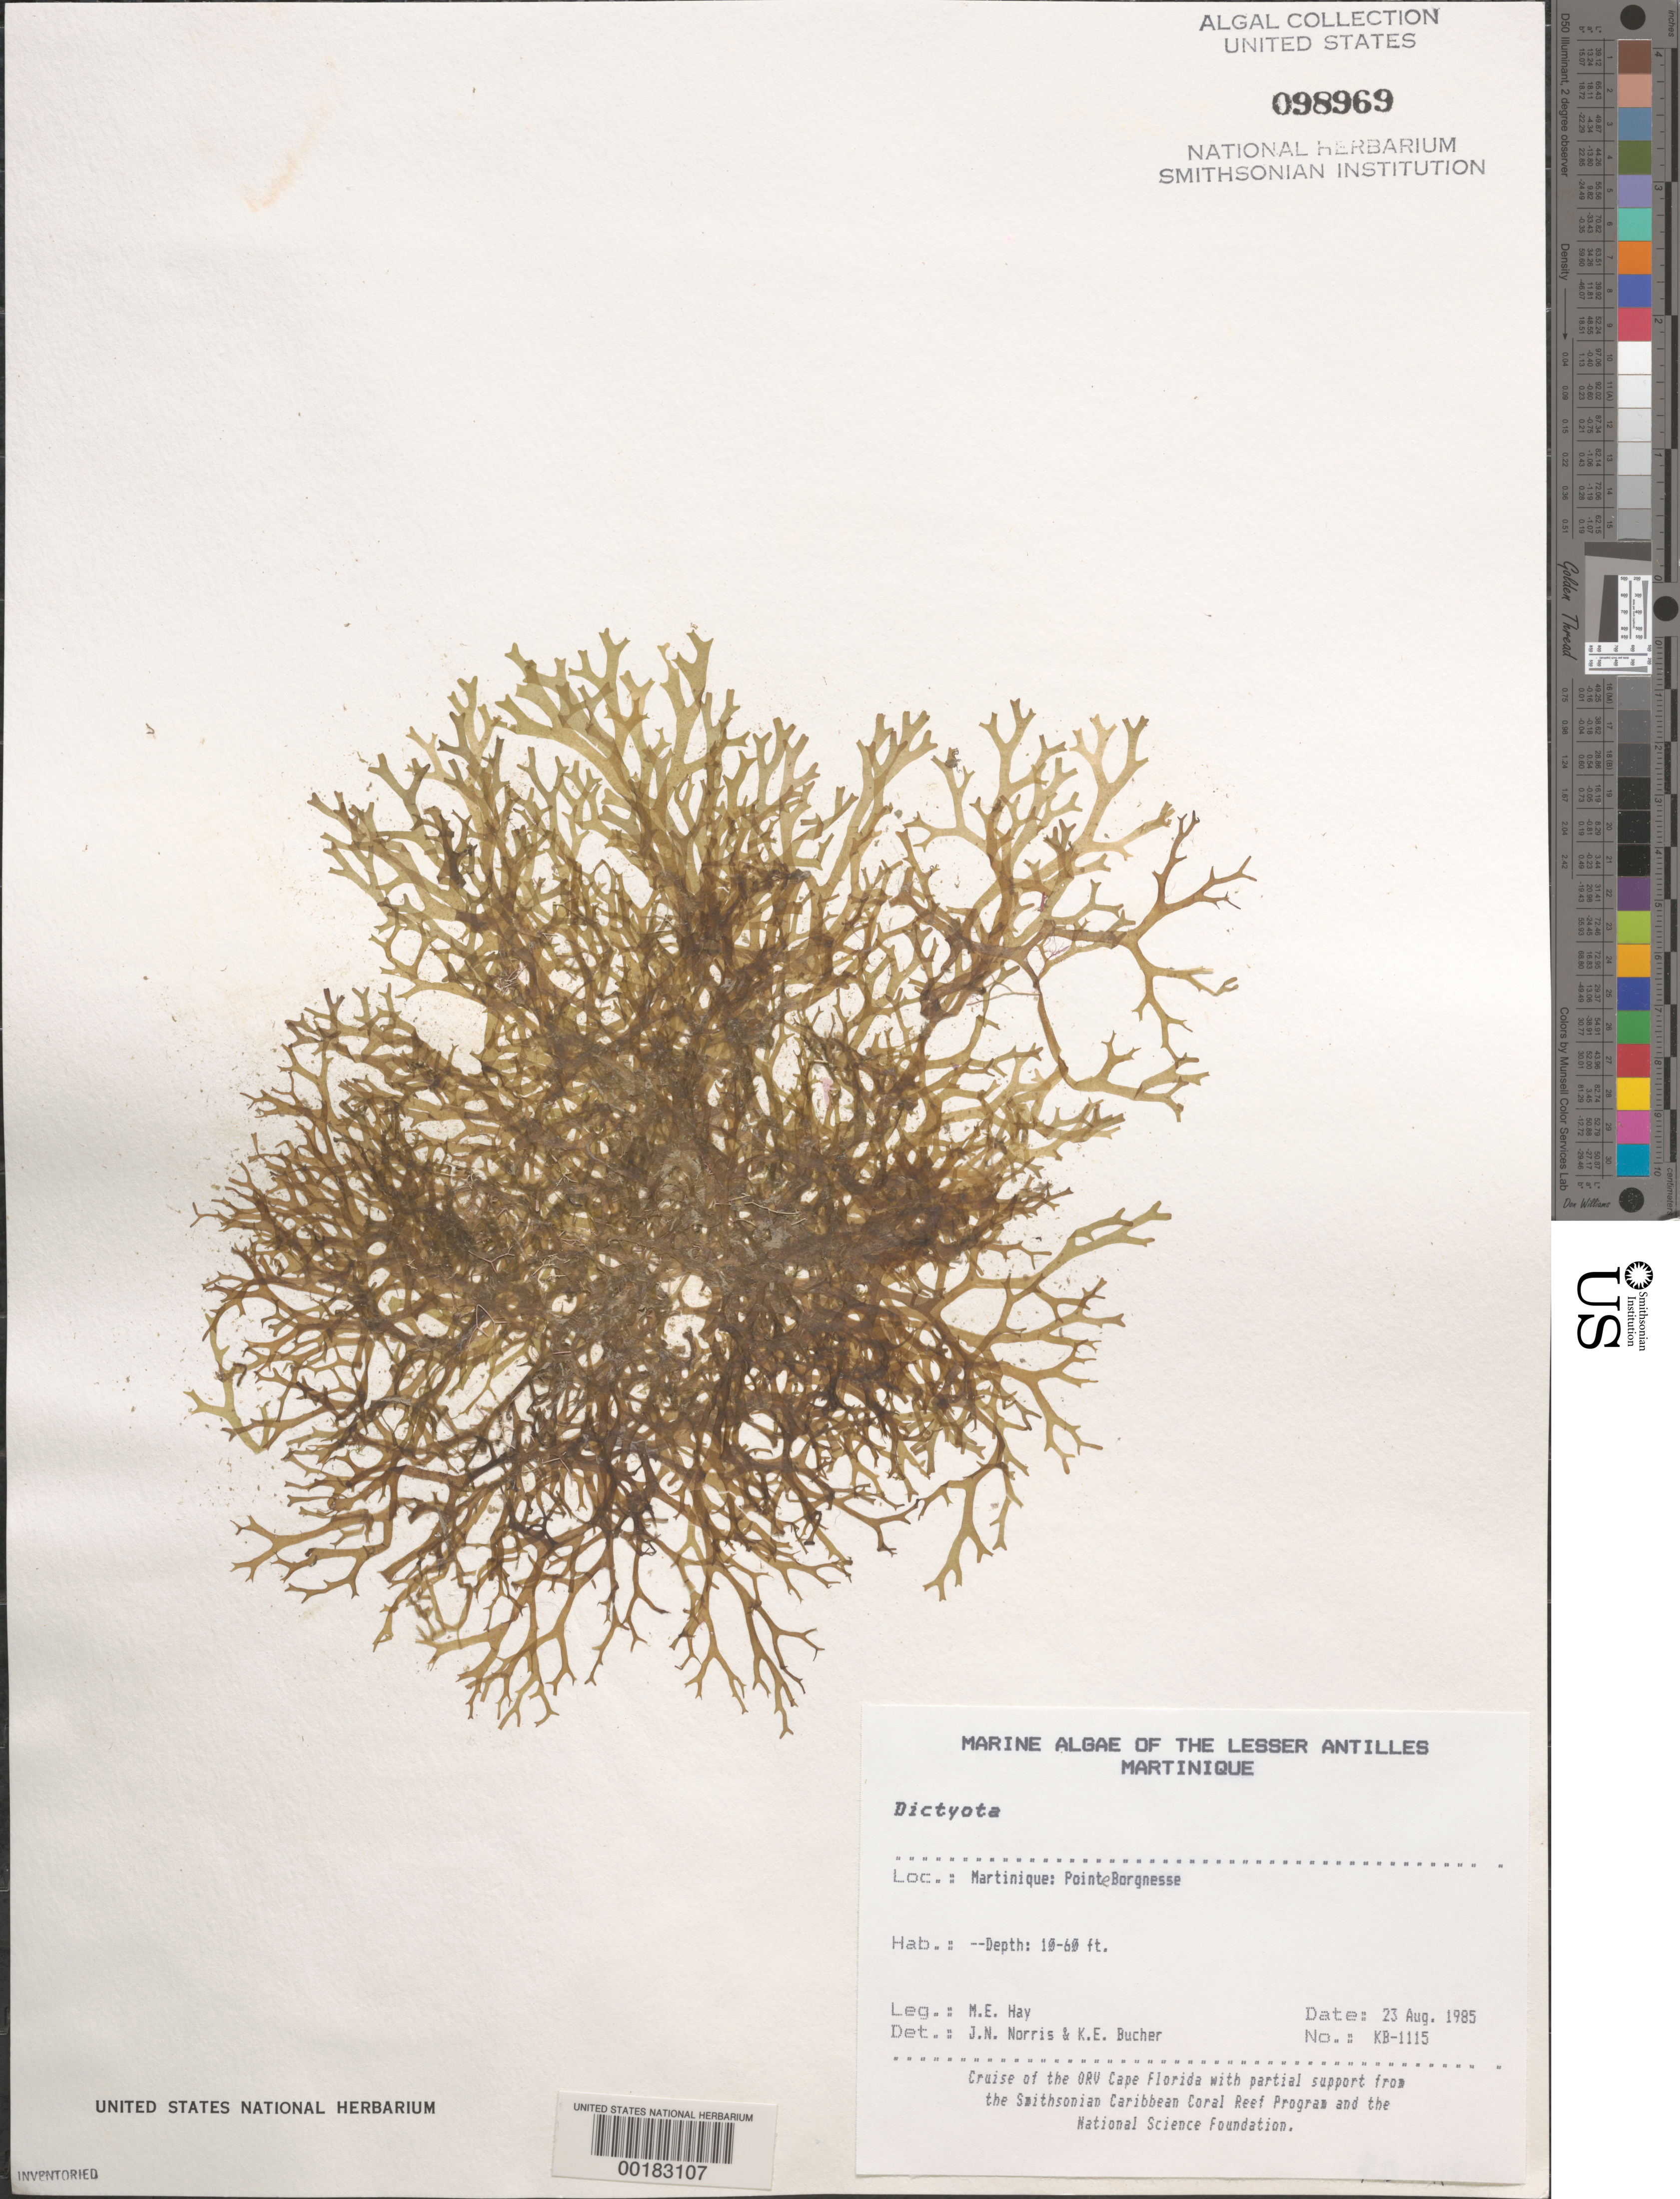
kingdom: Chromista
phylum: Ochrophyta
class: Phaeophyceae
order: Dictyotales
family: Dictyotaceae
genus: Dictyota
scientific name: Dictyota sp.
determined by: Norris, J. N.; Bucher, K. E.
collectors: M. E. Hay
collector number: KB-1115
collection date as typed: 23 Aug 1985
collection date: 1985-08-23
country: Martinique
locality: Pointe Borgnesse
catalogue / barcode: US 98969